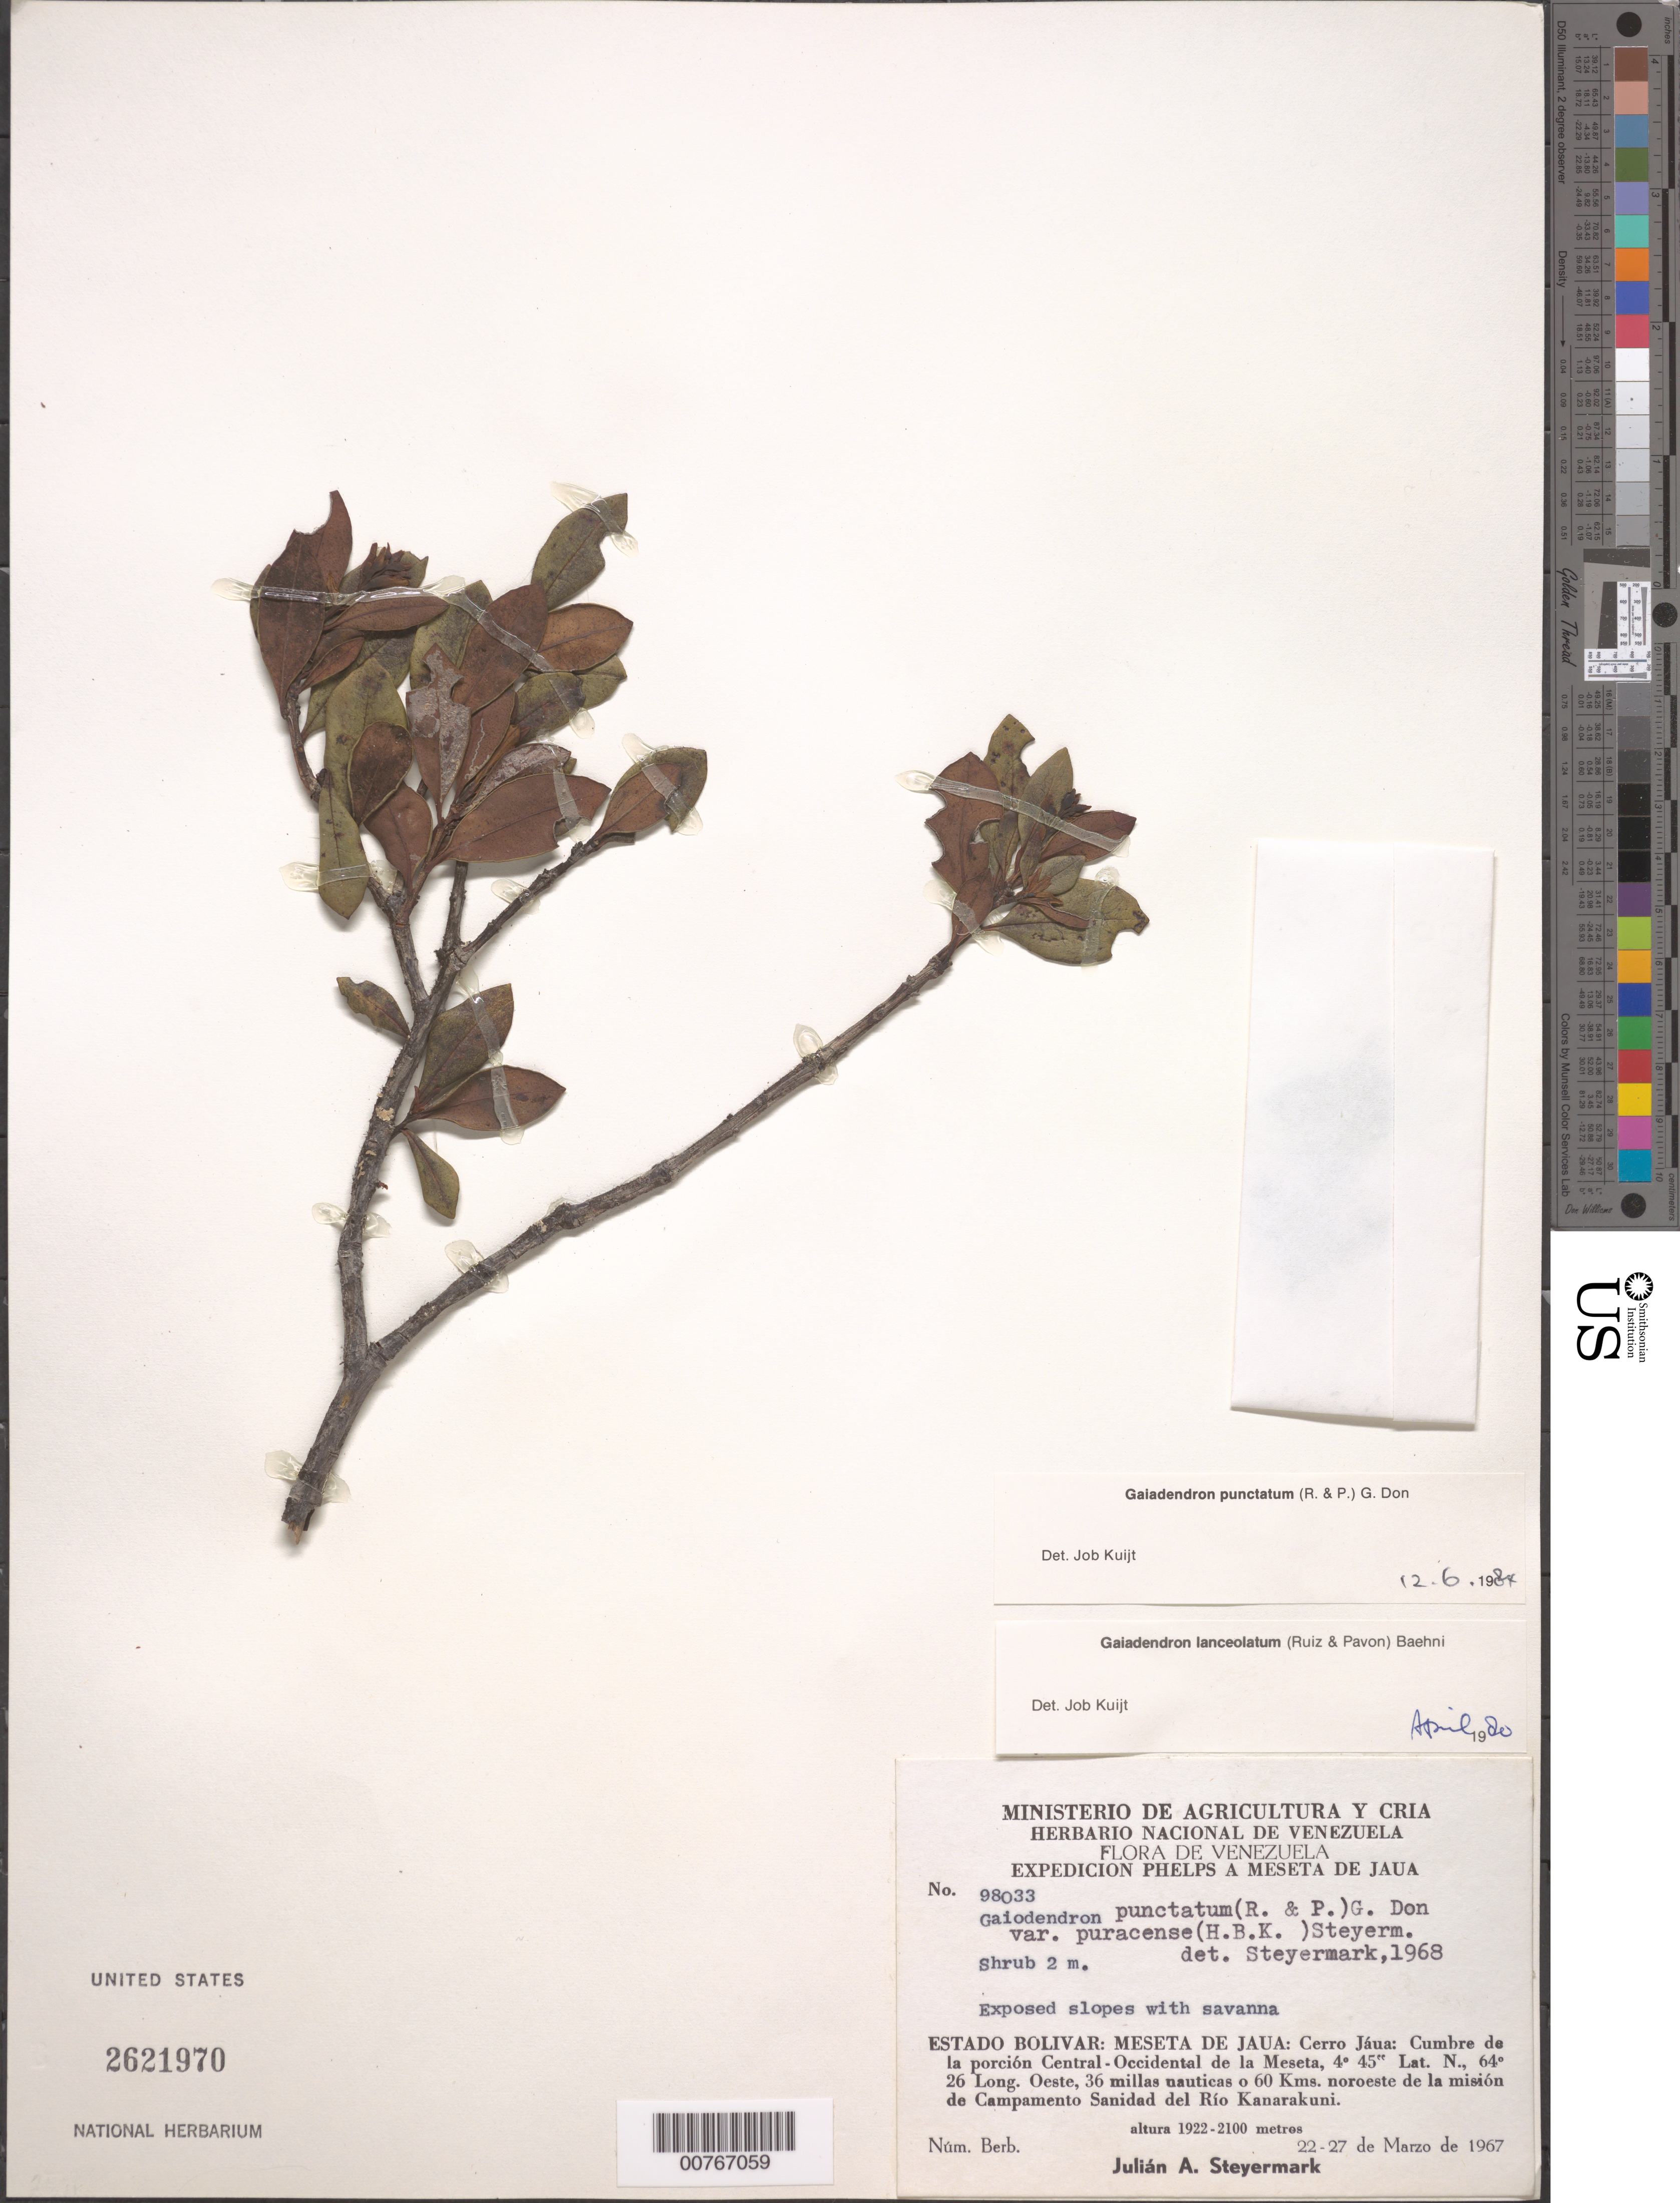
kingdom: Plantae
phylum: Tracheophyta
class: Magnoliopsida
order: Santalales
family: Loranthaceae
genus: Gaiadendron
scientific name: Gaiadendron punctatum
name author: (Ruiz & Pav.) G. Don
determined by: Kuijt, Job, (CANADA)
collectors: J. Steyermark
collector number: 98033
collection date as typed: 22-Mar-67 to 27-Mar-67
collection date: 1967-03-22/1967-03-27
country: Venezuela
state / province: Bolívar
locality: Meseta del Jaua: Cerro Jáua, cumbre de la porcion Central-Occidental de la Meseta, 36 millas nauticas o 60 km NO de la mision de Campamento Sanidad del Río Kanarakuni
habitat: Exposed slopes with savanna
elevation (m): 1922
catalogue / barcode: US 2621970